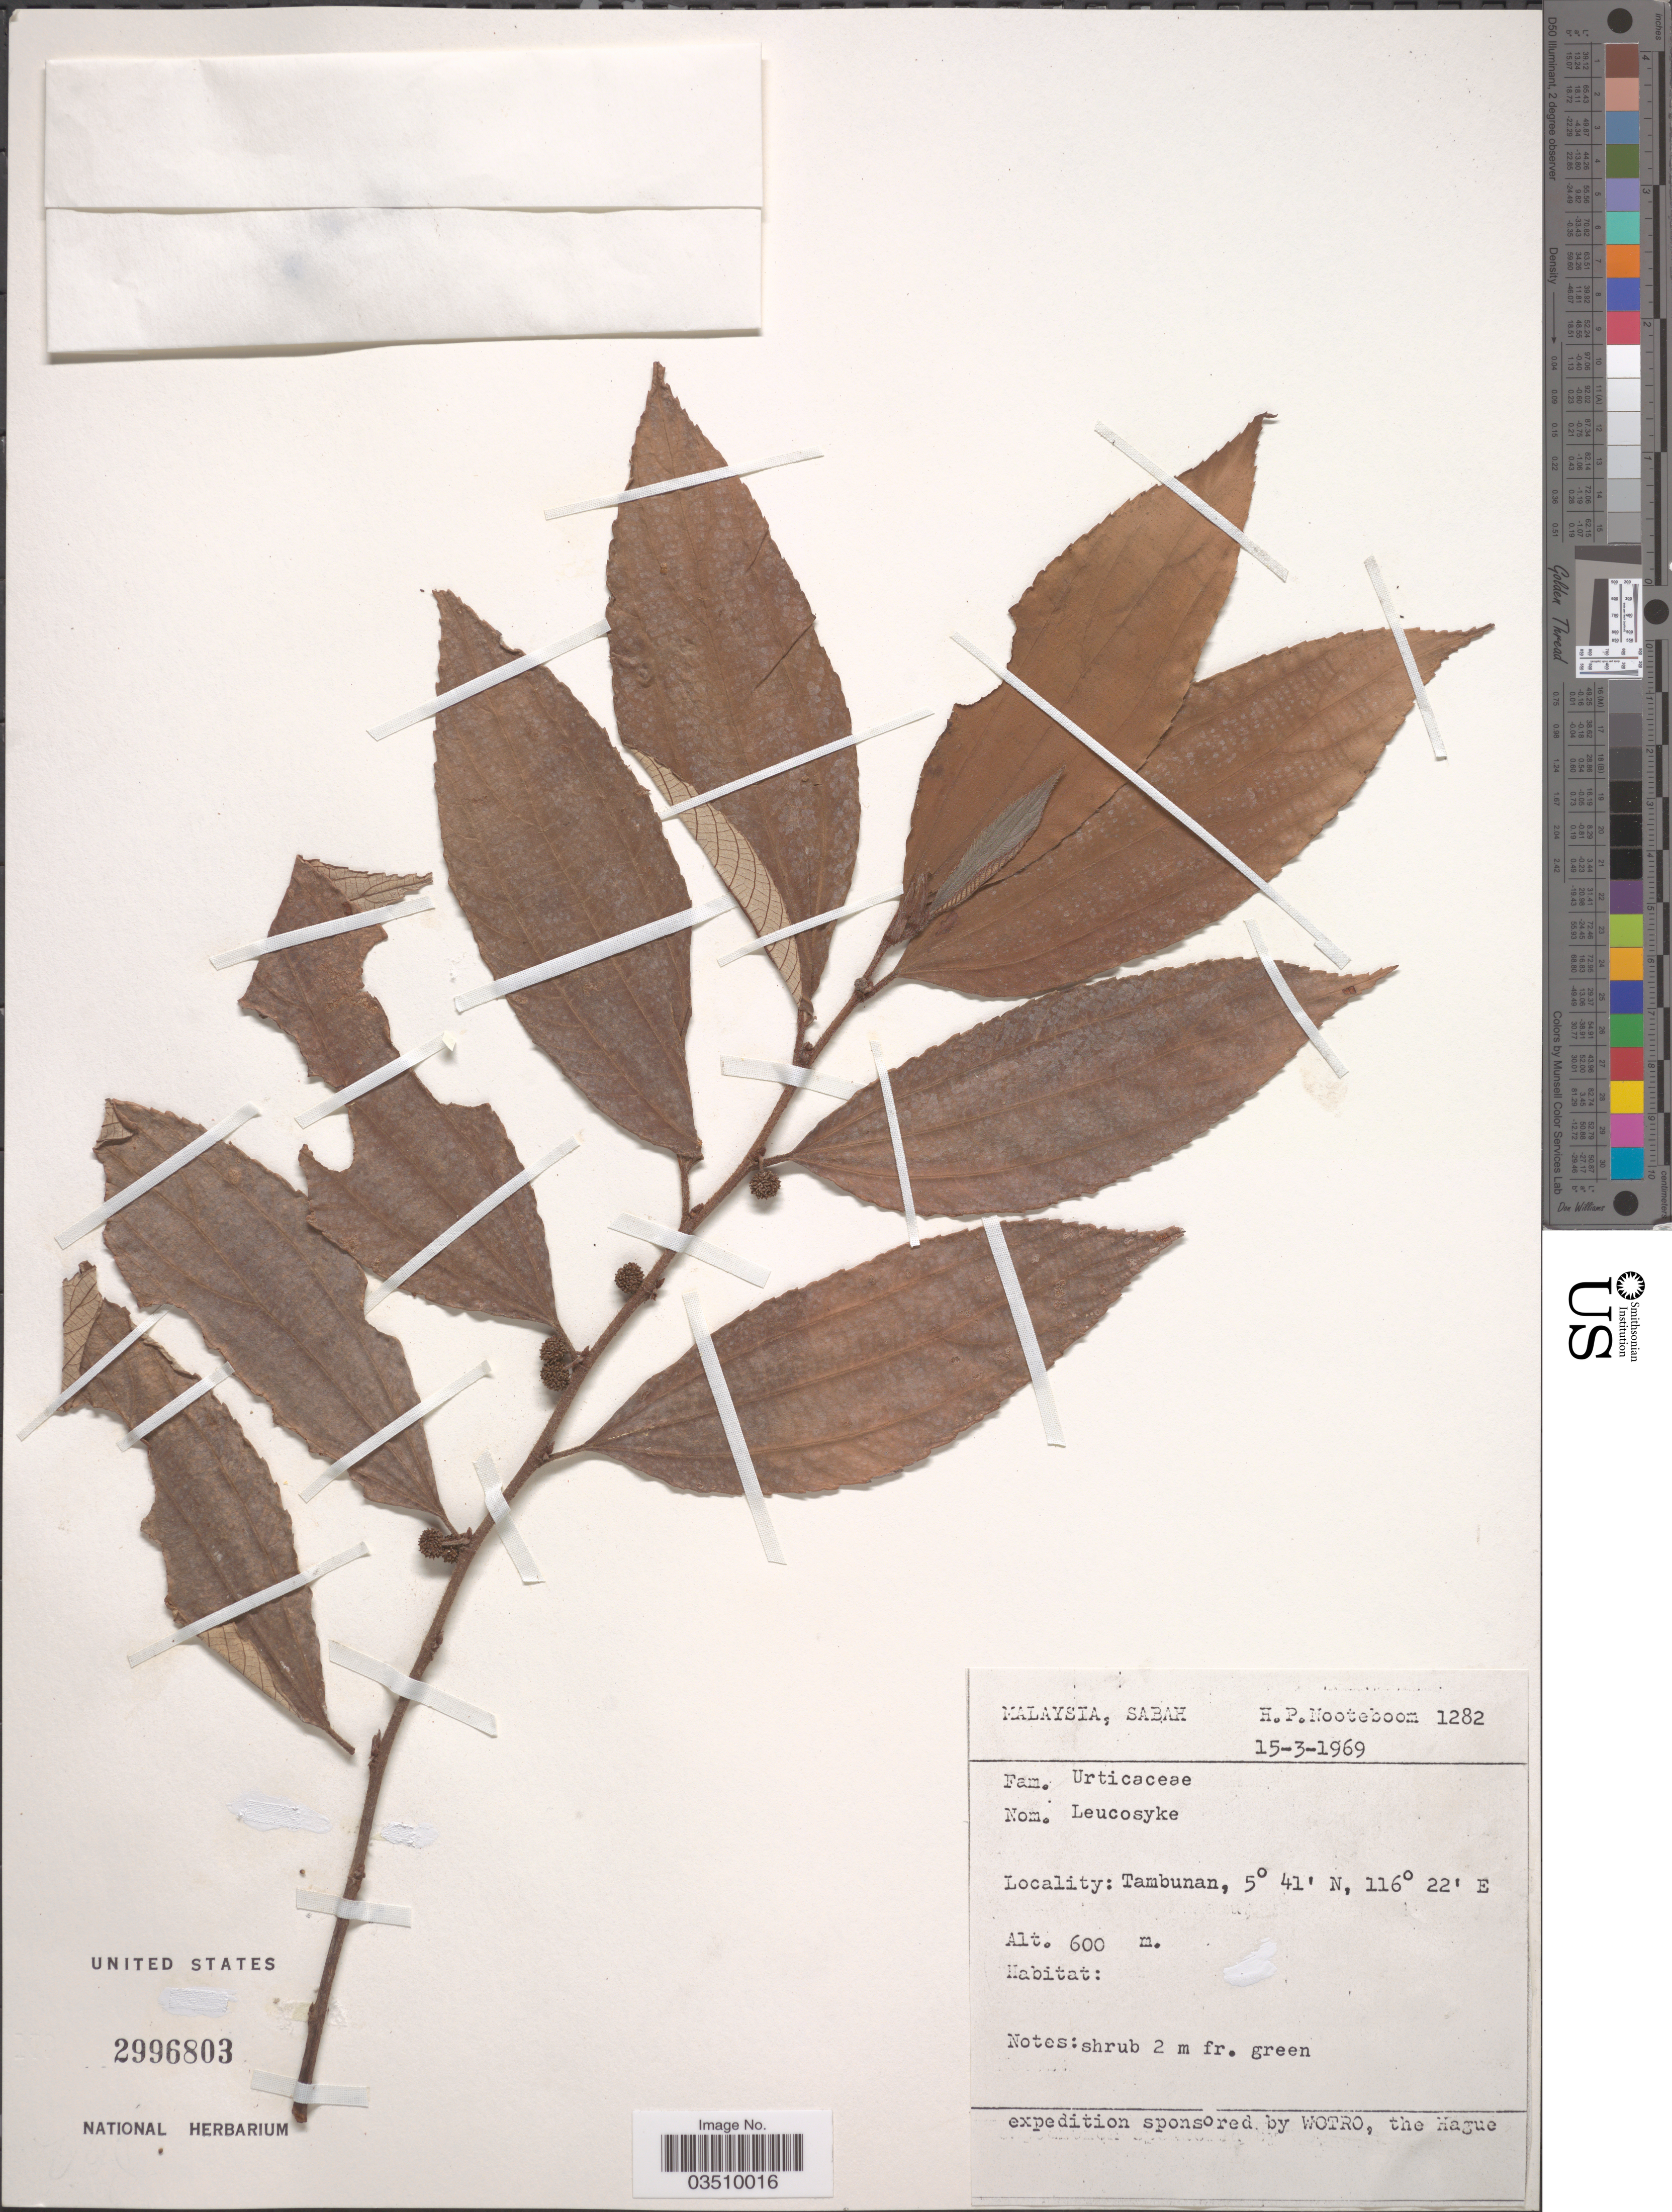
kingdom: Plantae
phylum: Tracheophyta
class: Magnoliopsida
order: Rosales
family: Urticaceae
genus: Leucosyke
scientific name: Leucosyke sp.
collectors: H. P. Nooteboom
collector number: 1282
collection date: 1969-03-15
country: Malaysia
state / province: Sabah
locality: Tambunan.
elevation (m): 600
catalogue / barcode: US 2996803